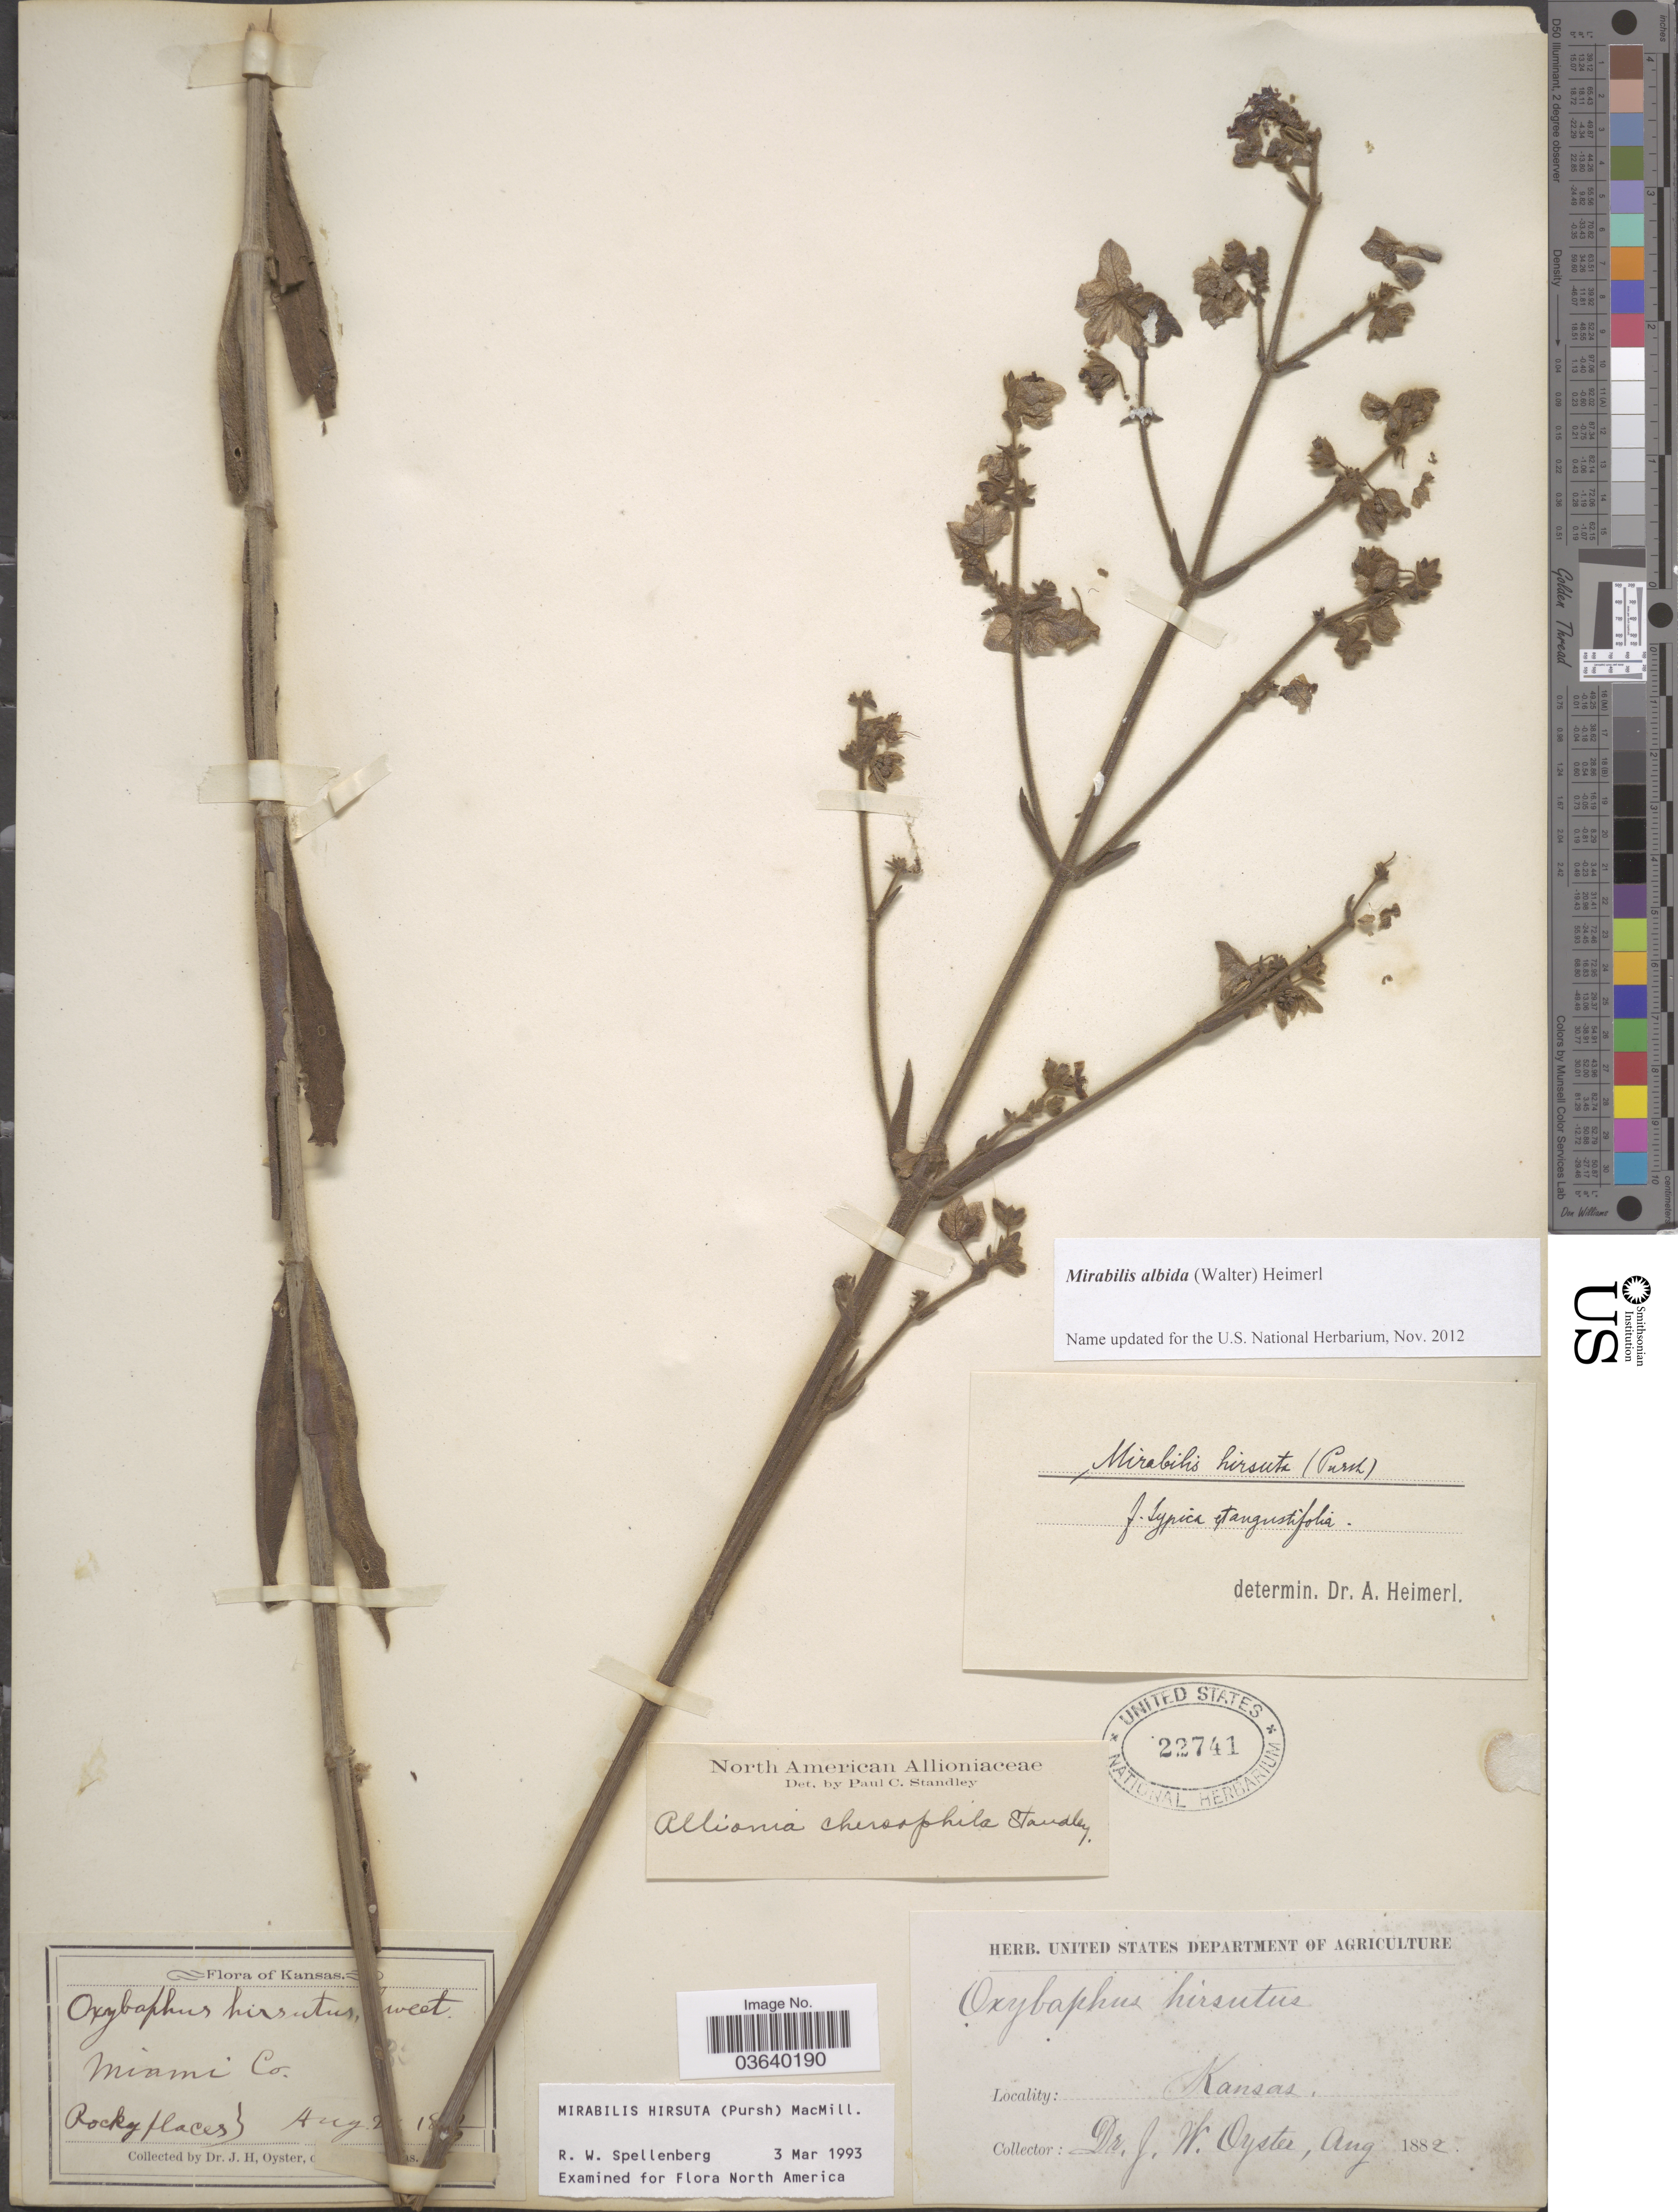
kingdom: Plantae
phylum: Tracheophyta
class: Magnoliopsida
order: Caryophyllales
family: Nyctaginaceae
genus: Mirabilis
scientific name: Mirabilis albida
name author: (Walter) Heimerl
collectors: J. H. Oyster & J. Oyster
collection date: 1882-08-25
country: United States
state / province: Kansas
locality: Miami Co.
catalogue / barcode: US 22741